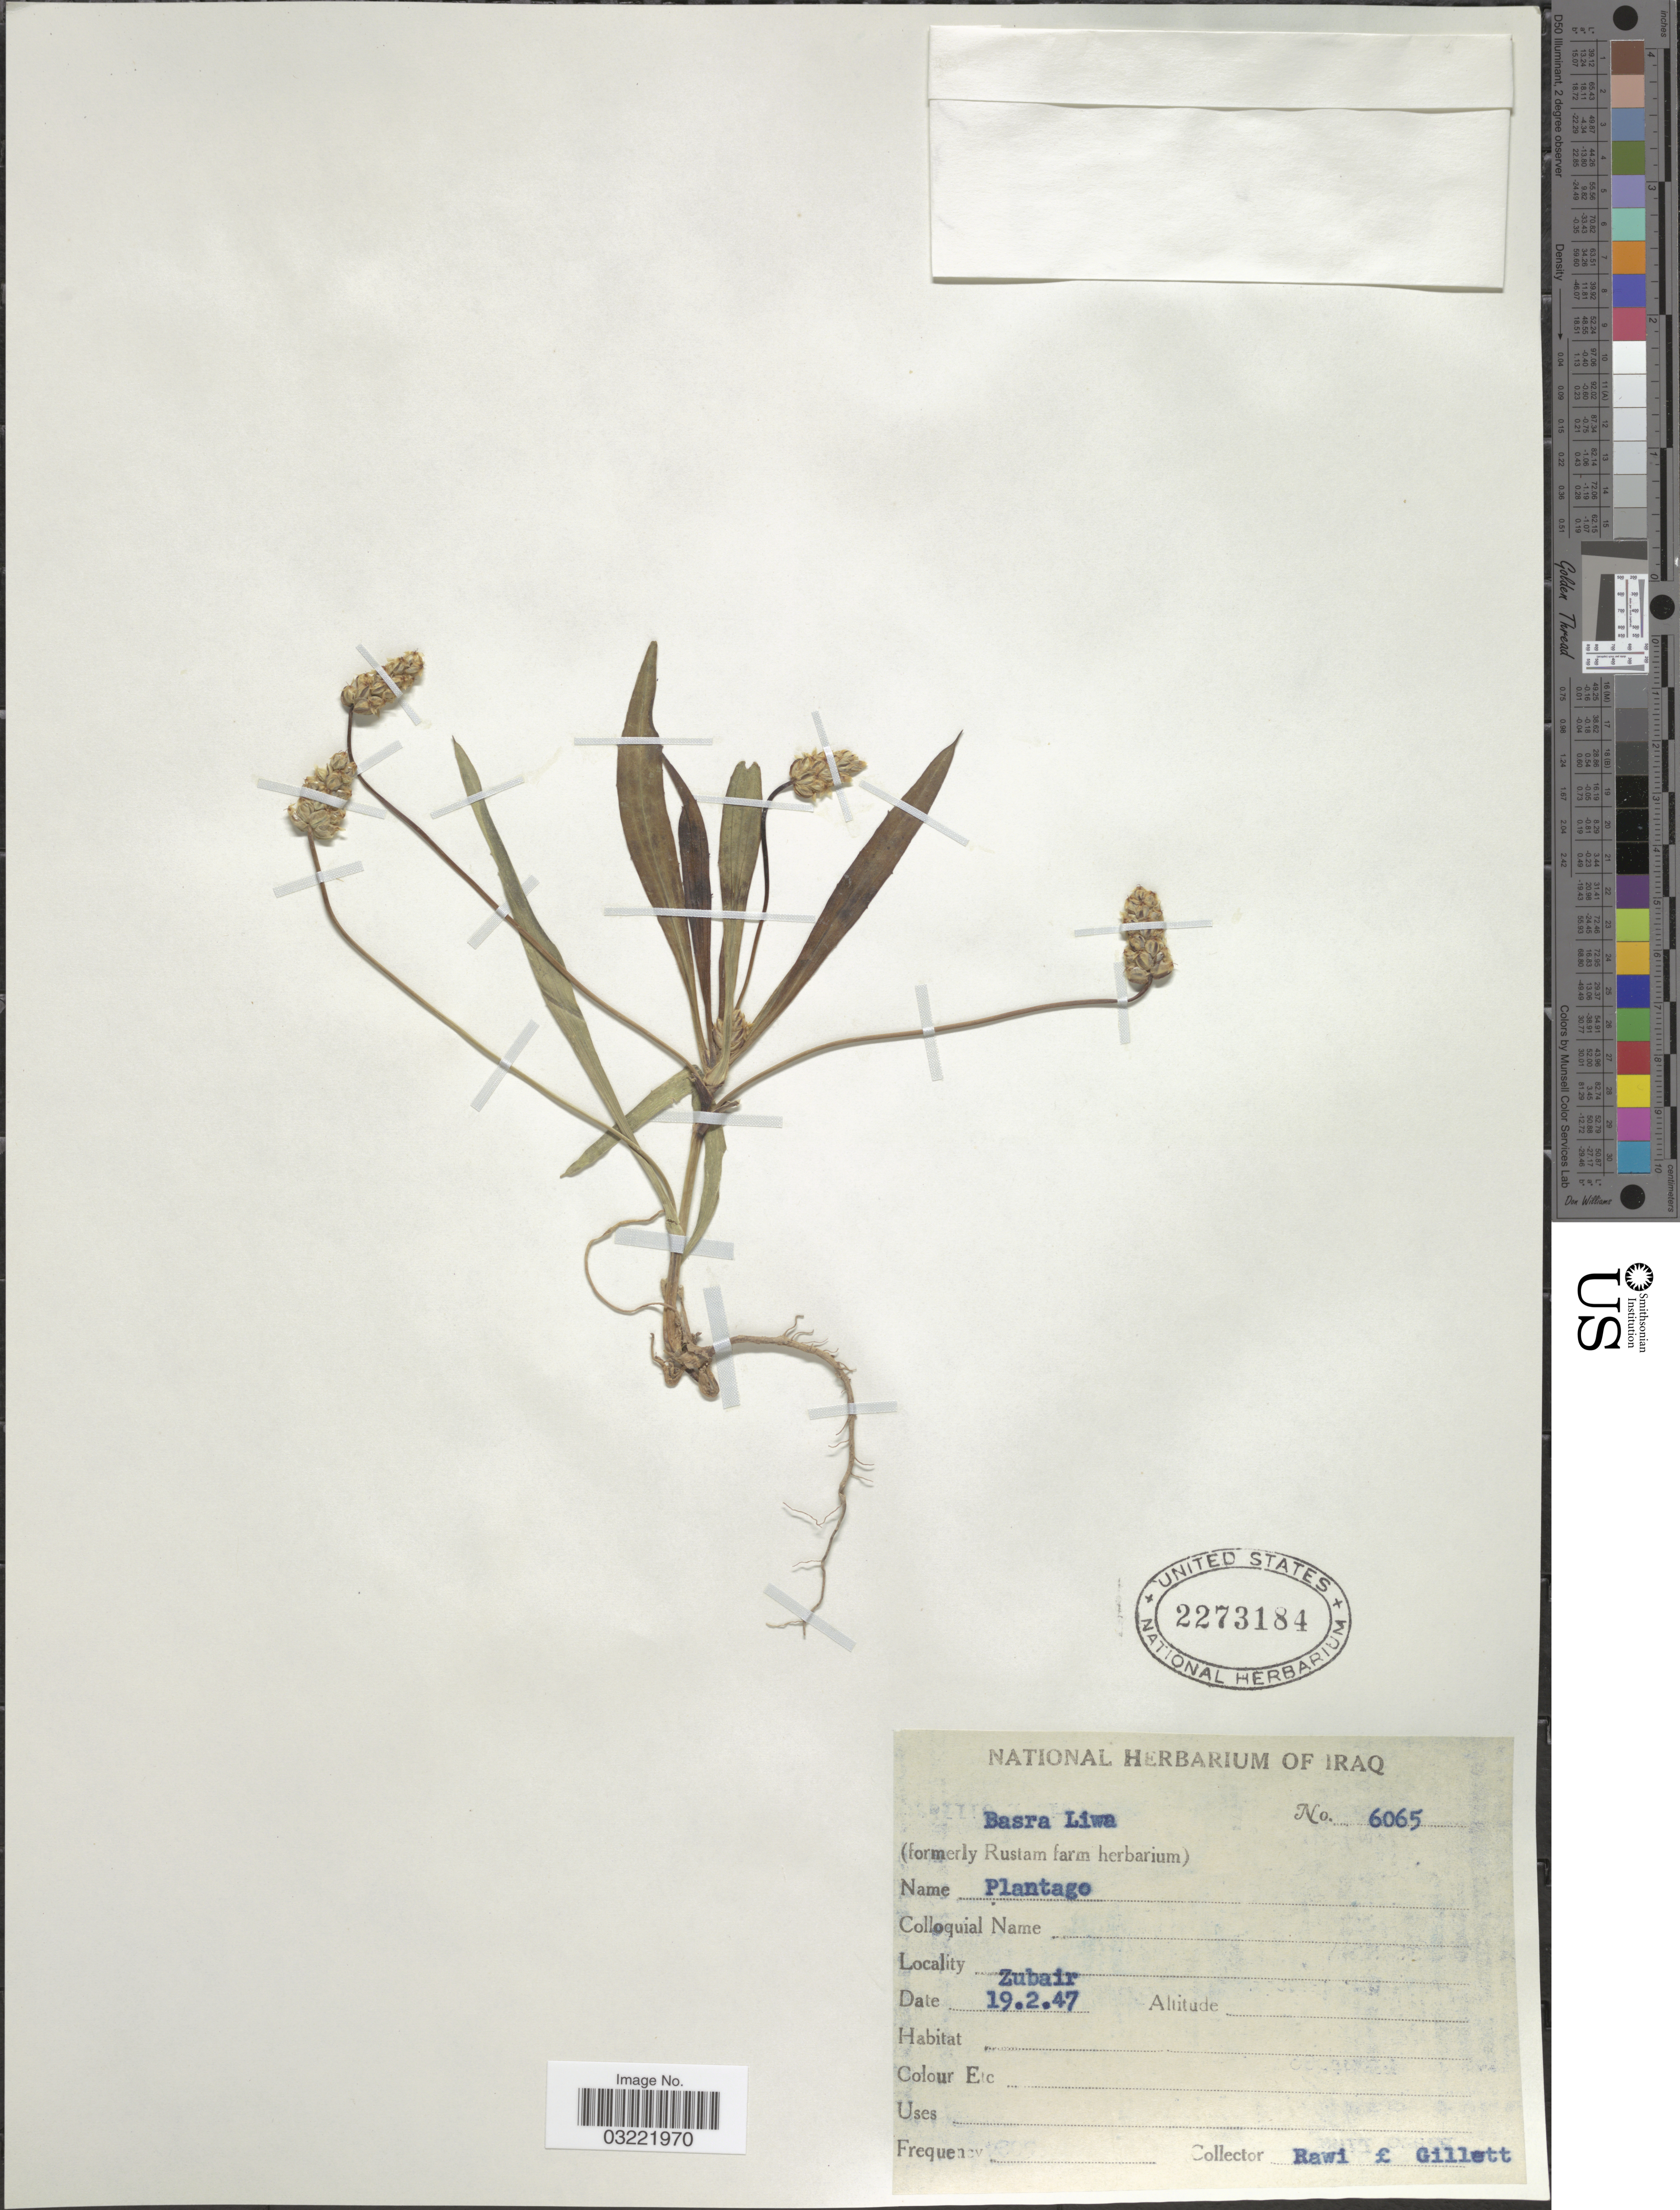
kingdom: Plantae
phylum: Tracheophyta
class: Magnoliopsida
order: Lamiales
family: Plantaginaceae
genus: Plantago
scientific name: Plantago amplexicaulis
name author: Cav.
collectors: -. Rawi & Gillett, --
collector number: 6065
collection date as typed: Transcribed d/m/y: 19/2/47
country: Iraq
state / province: Al Basrah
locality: Zubair. Basra Liwa.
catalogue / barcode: US 2273184